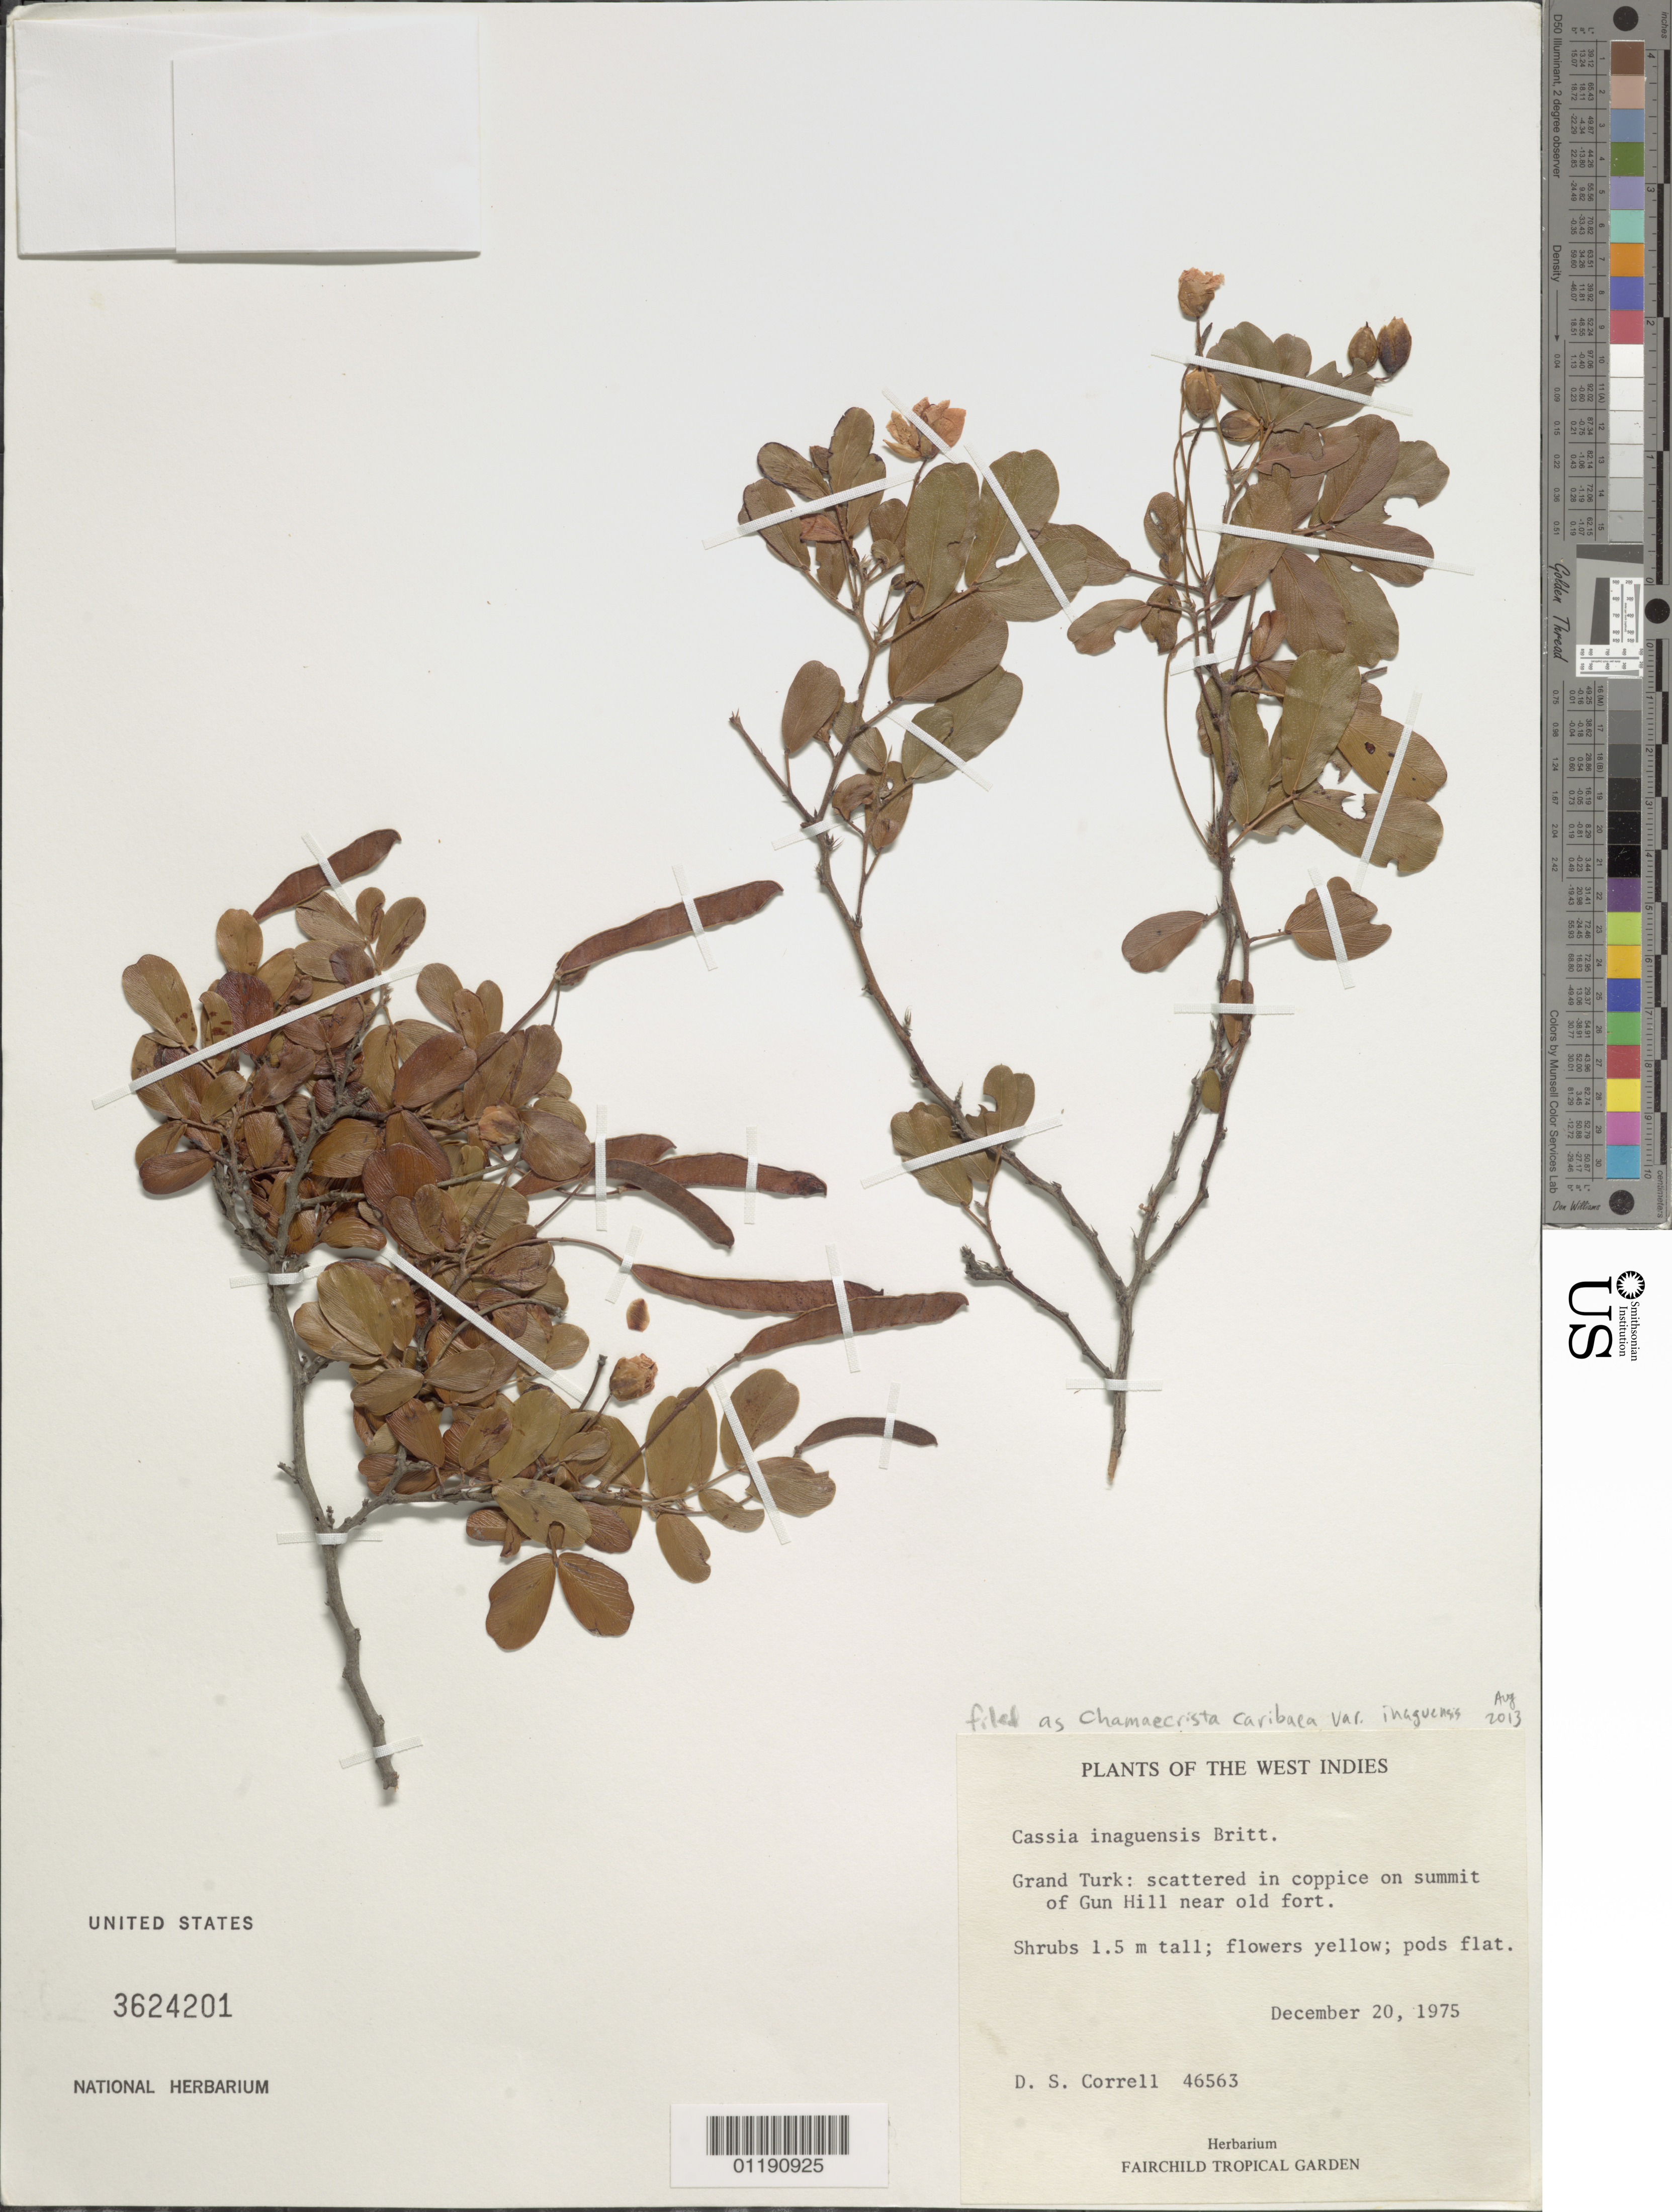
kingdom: Plantae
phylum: Tracheophyta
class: Magnoliopsida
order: Fabales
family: Fabaceae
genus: Chamaecrista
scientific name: Chamaecrista caribaea var. inaguensis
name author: (Britton) H.S. Irwin & Barneby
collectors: D. S. Correll et al.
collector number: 46563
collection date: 1975-12-20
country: Bahamas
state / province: Grand Turk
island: Grand Turk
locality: Grand Turk: scattered in coppice on summit of Gun Hill near old fort.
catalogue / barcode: US 3624201